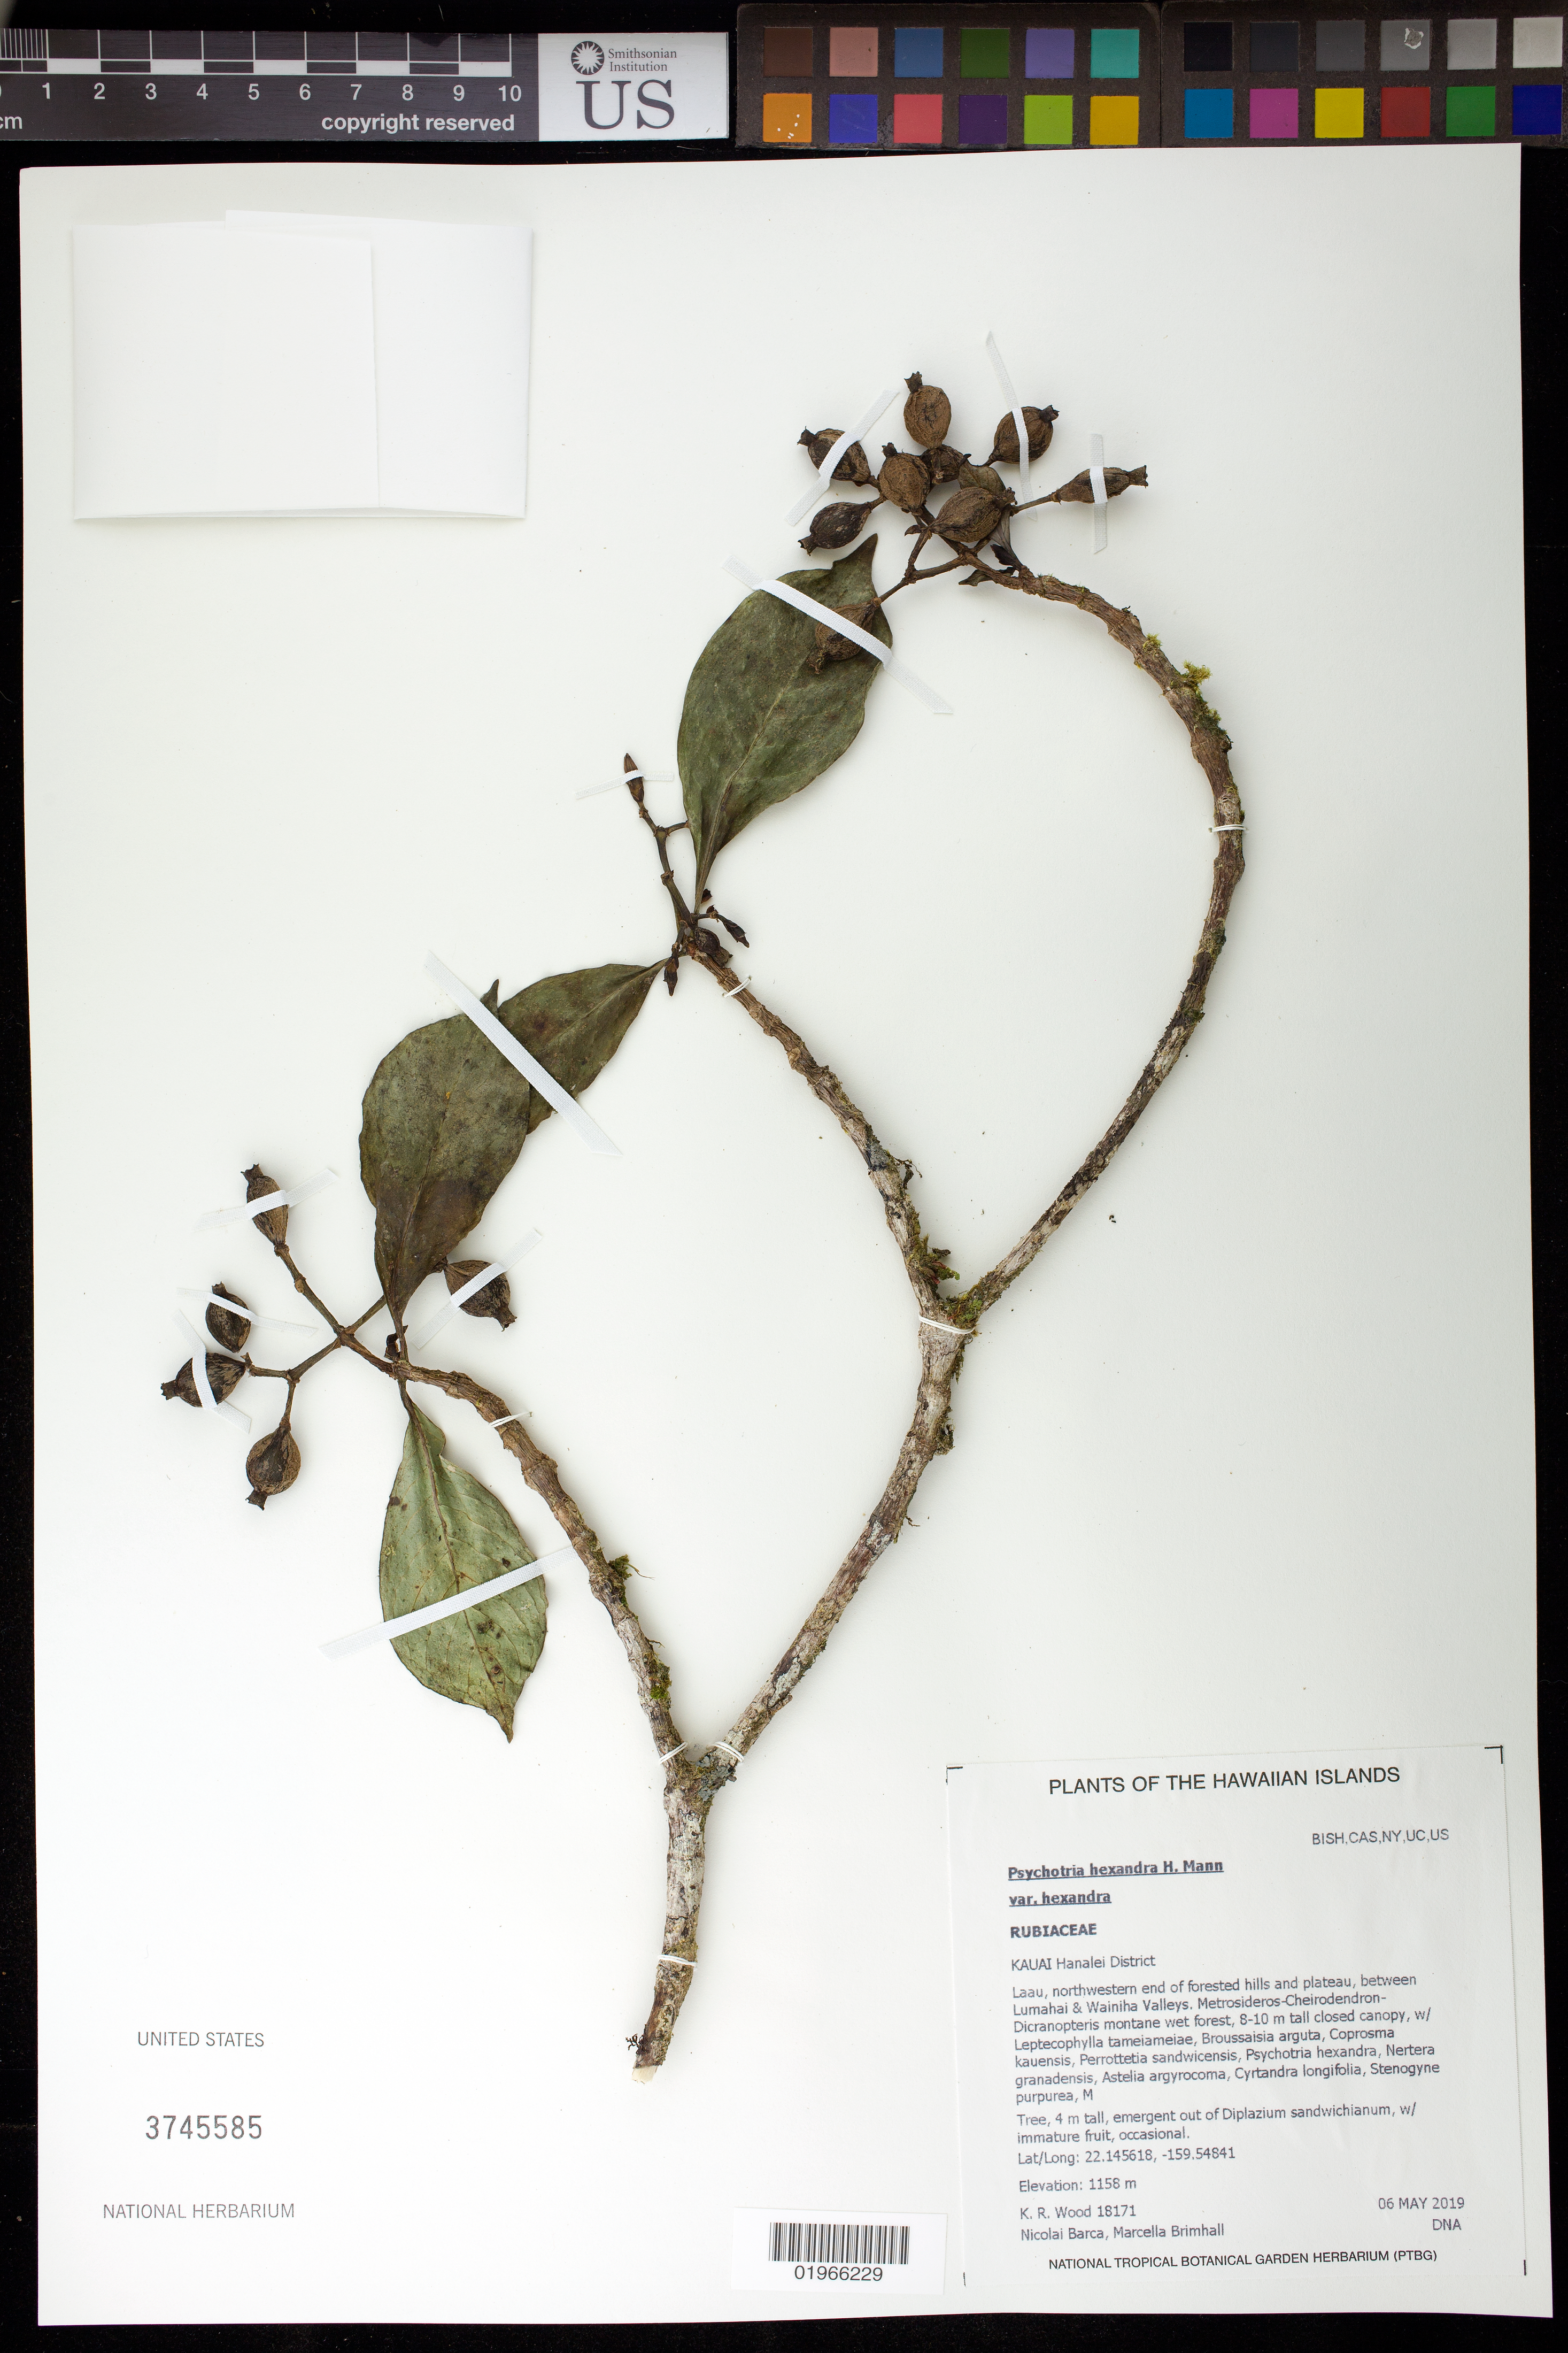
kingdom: Plantae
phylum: Tracheophyta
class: Magnoliopsida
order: Gentianales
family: Rubiaceae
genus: Psychotria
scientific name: Psychotria hexandra var. hexandra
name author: H. Mann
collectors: K. R. Wood, N. Barca & M. Brimhall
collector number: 18171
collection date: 2019-05-06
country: United States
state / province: Hawaii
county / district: Kauai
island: Kaua'i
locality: Hanalei District, Laau, northwestern end of forested hills and plateau, between Lumahai and Wainiha valleys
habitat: Montane wet forest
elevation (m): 1158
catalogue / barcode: US 3745585